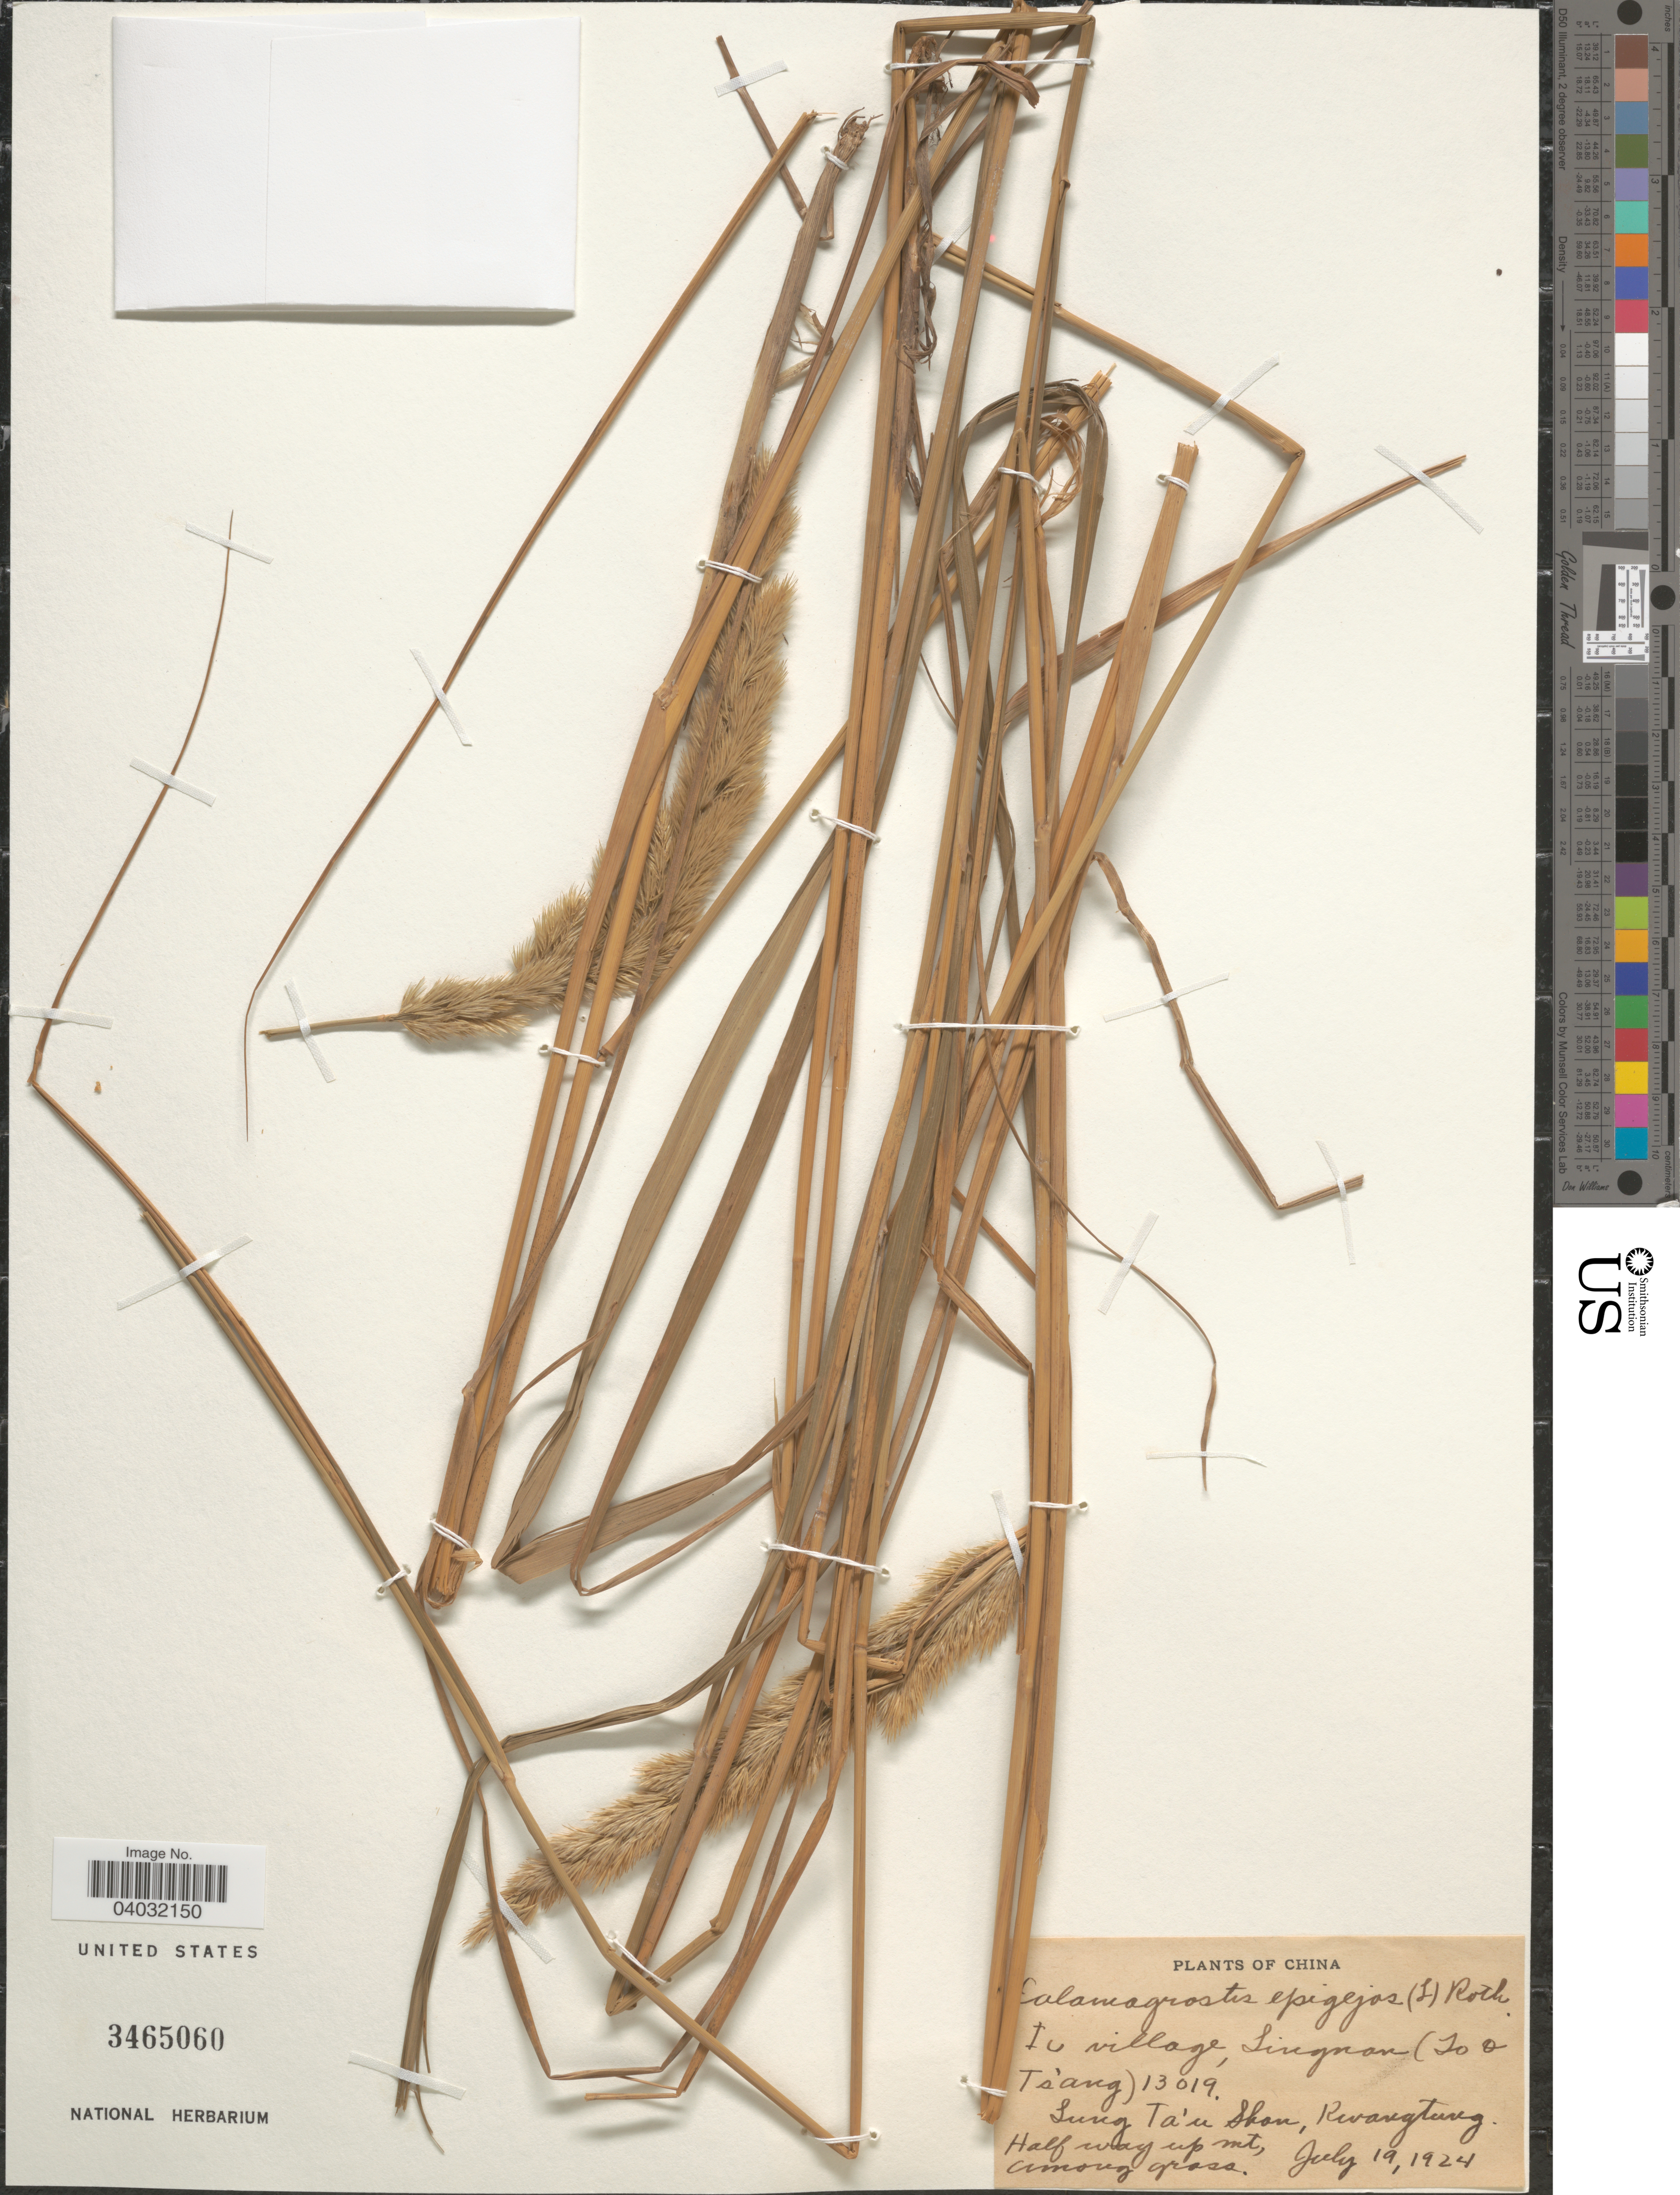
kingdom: Plantae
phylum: Tracheophyta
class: Liliopsida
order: Poales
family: Poaceae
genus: Calamagrostis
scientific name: Calamagrostis epigeios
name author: (L.) Roth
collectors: -. To & -. T'sang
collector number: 13019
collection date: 1924-07-19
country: China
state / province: Guangdong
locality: Iu village, Lingnan. Lung Ta'u Shan, Kwangtung.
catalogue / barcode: US 3465060